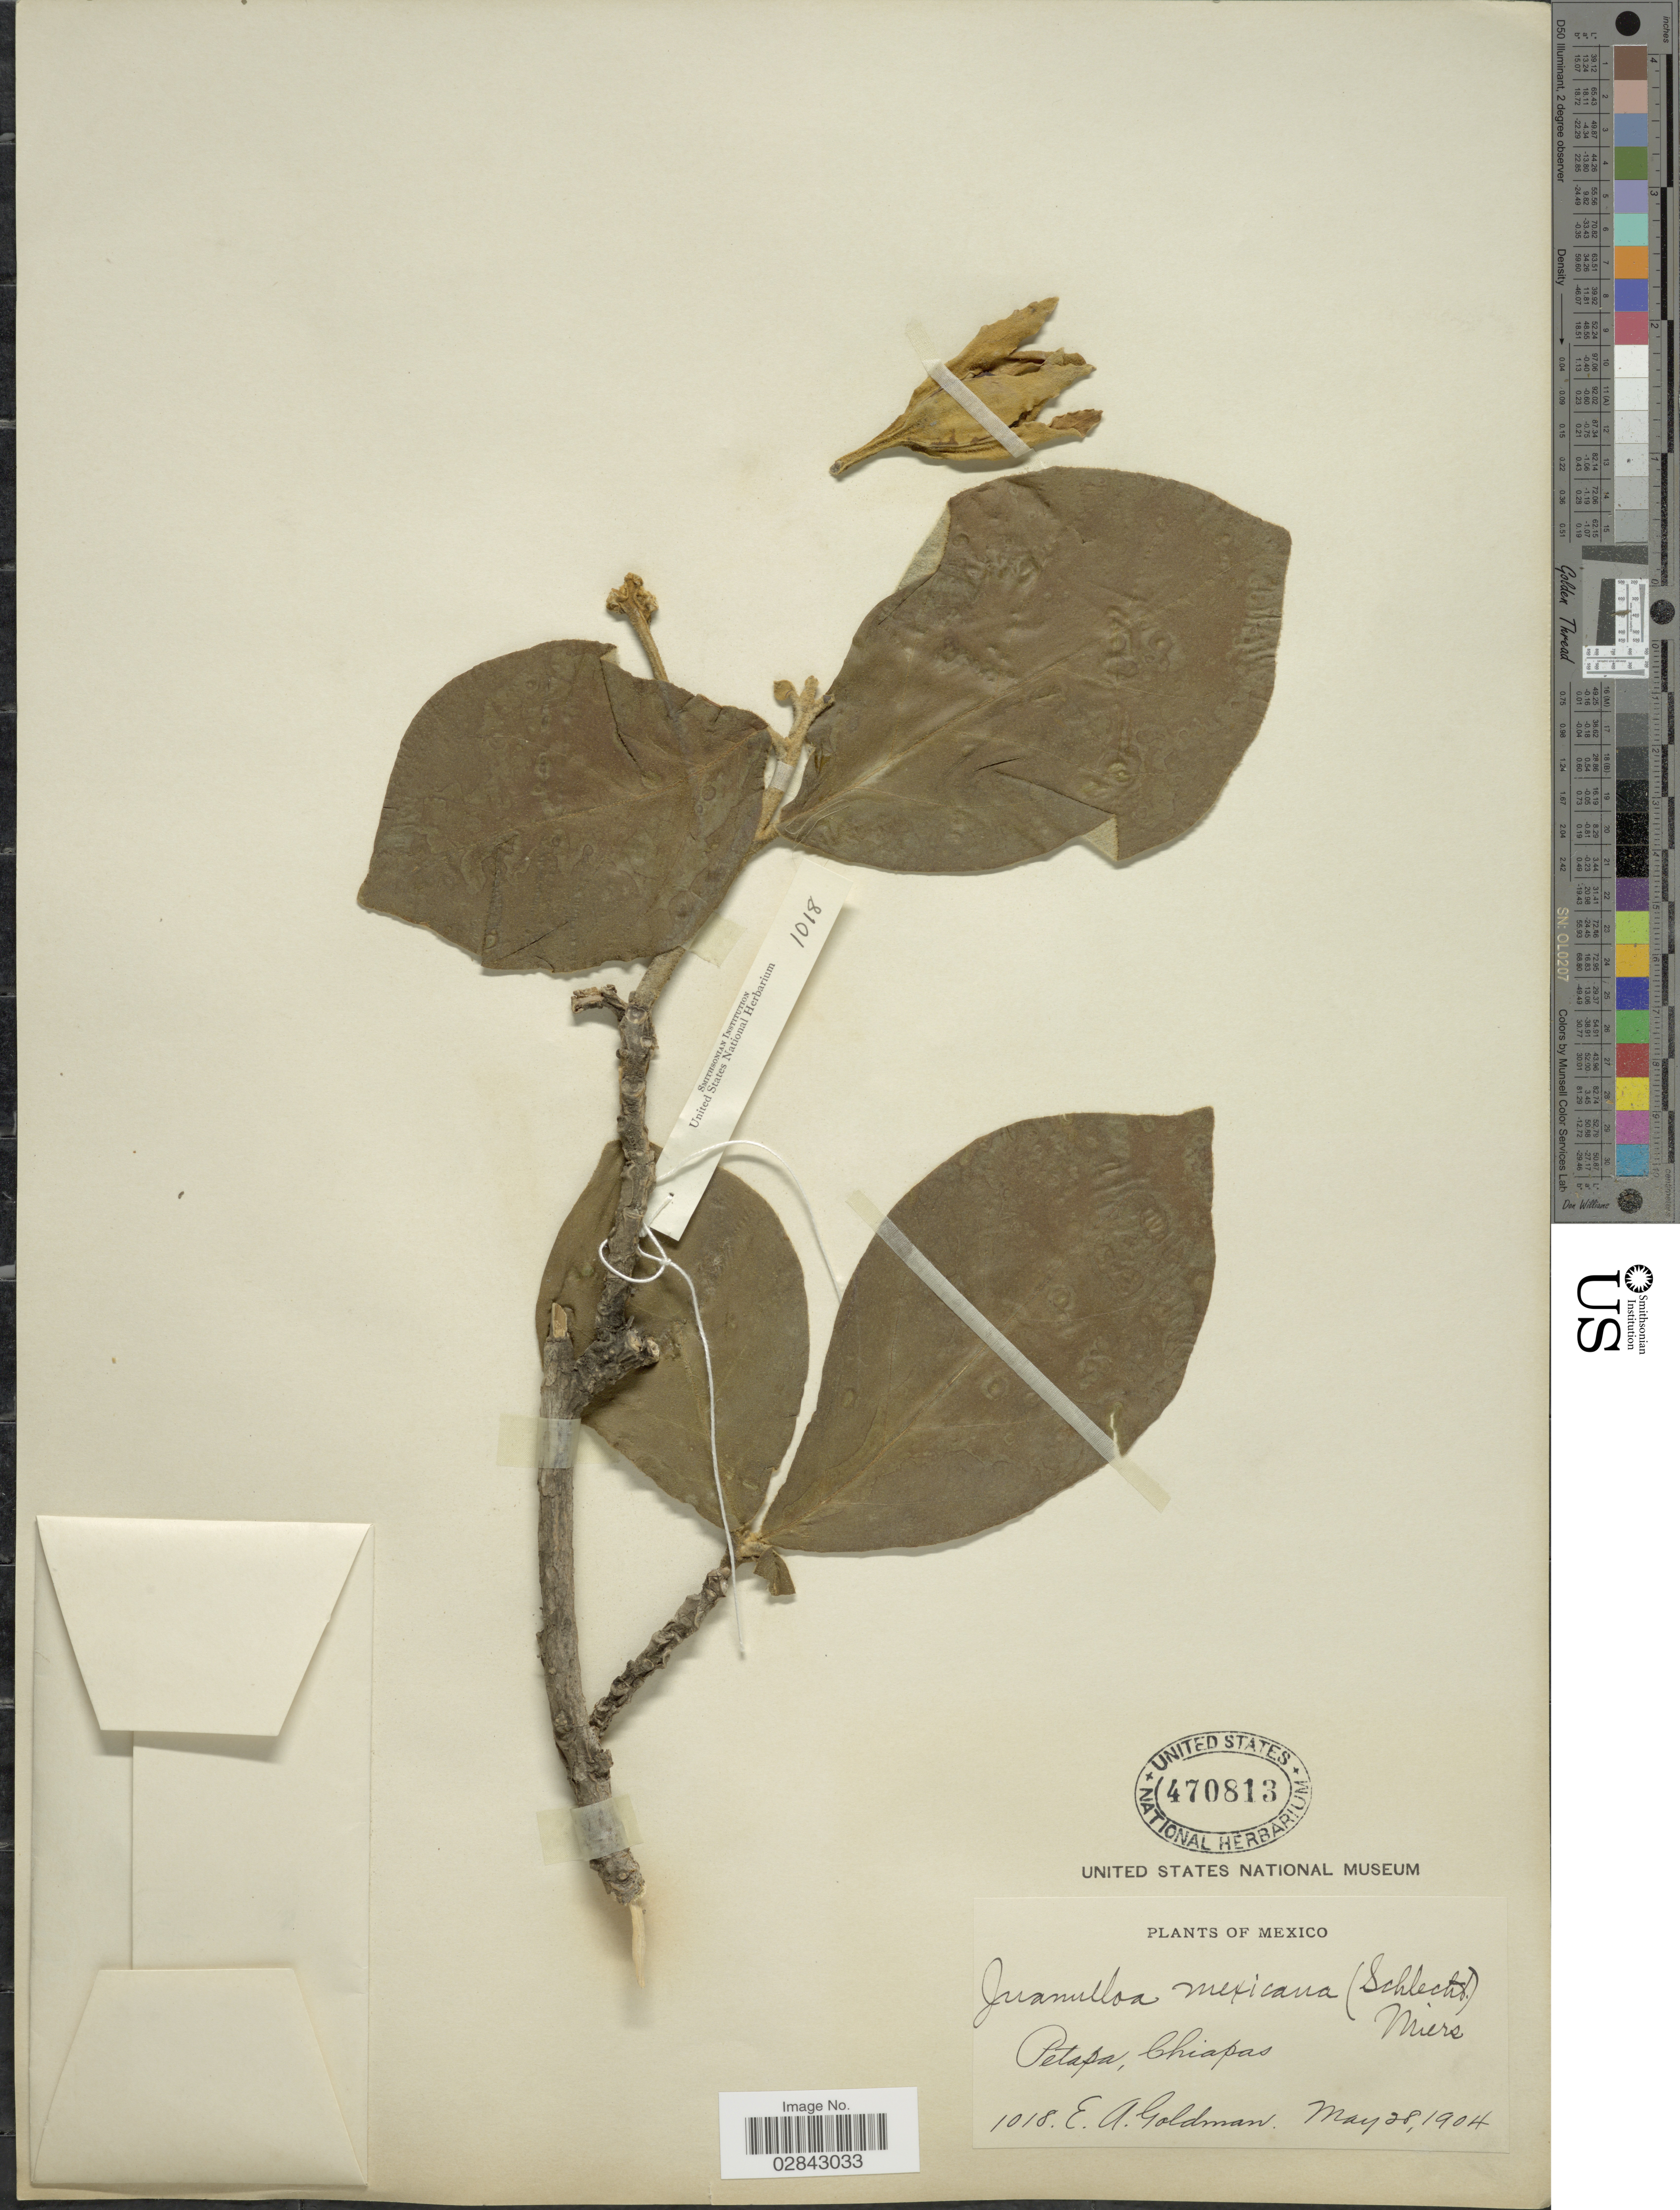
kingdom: Plantae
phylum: Tracheophyta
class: Magnoliopsida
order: Solanales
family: Solanaceae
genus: Juanulloa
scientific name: Juanulloa mexicana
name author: Miers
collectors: E. A. Goldman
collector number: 1018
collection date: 1904-05-28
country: Mexico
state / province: Chiapas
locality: Petapa.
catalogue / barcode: US 470813